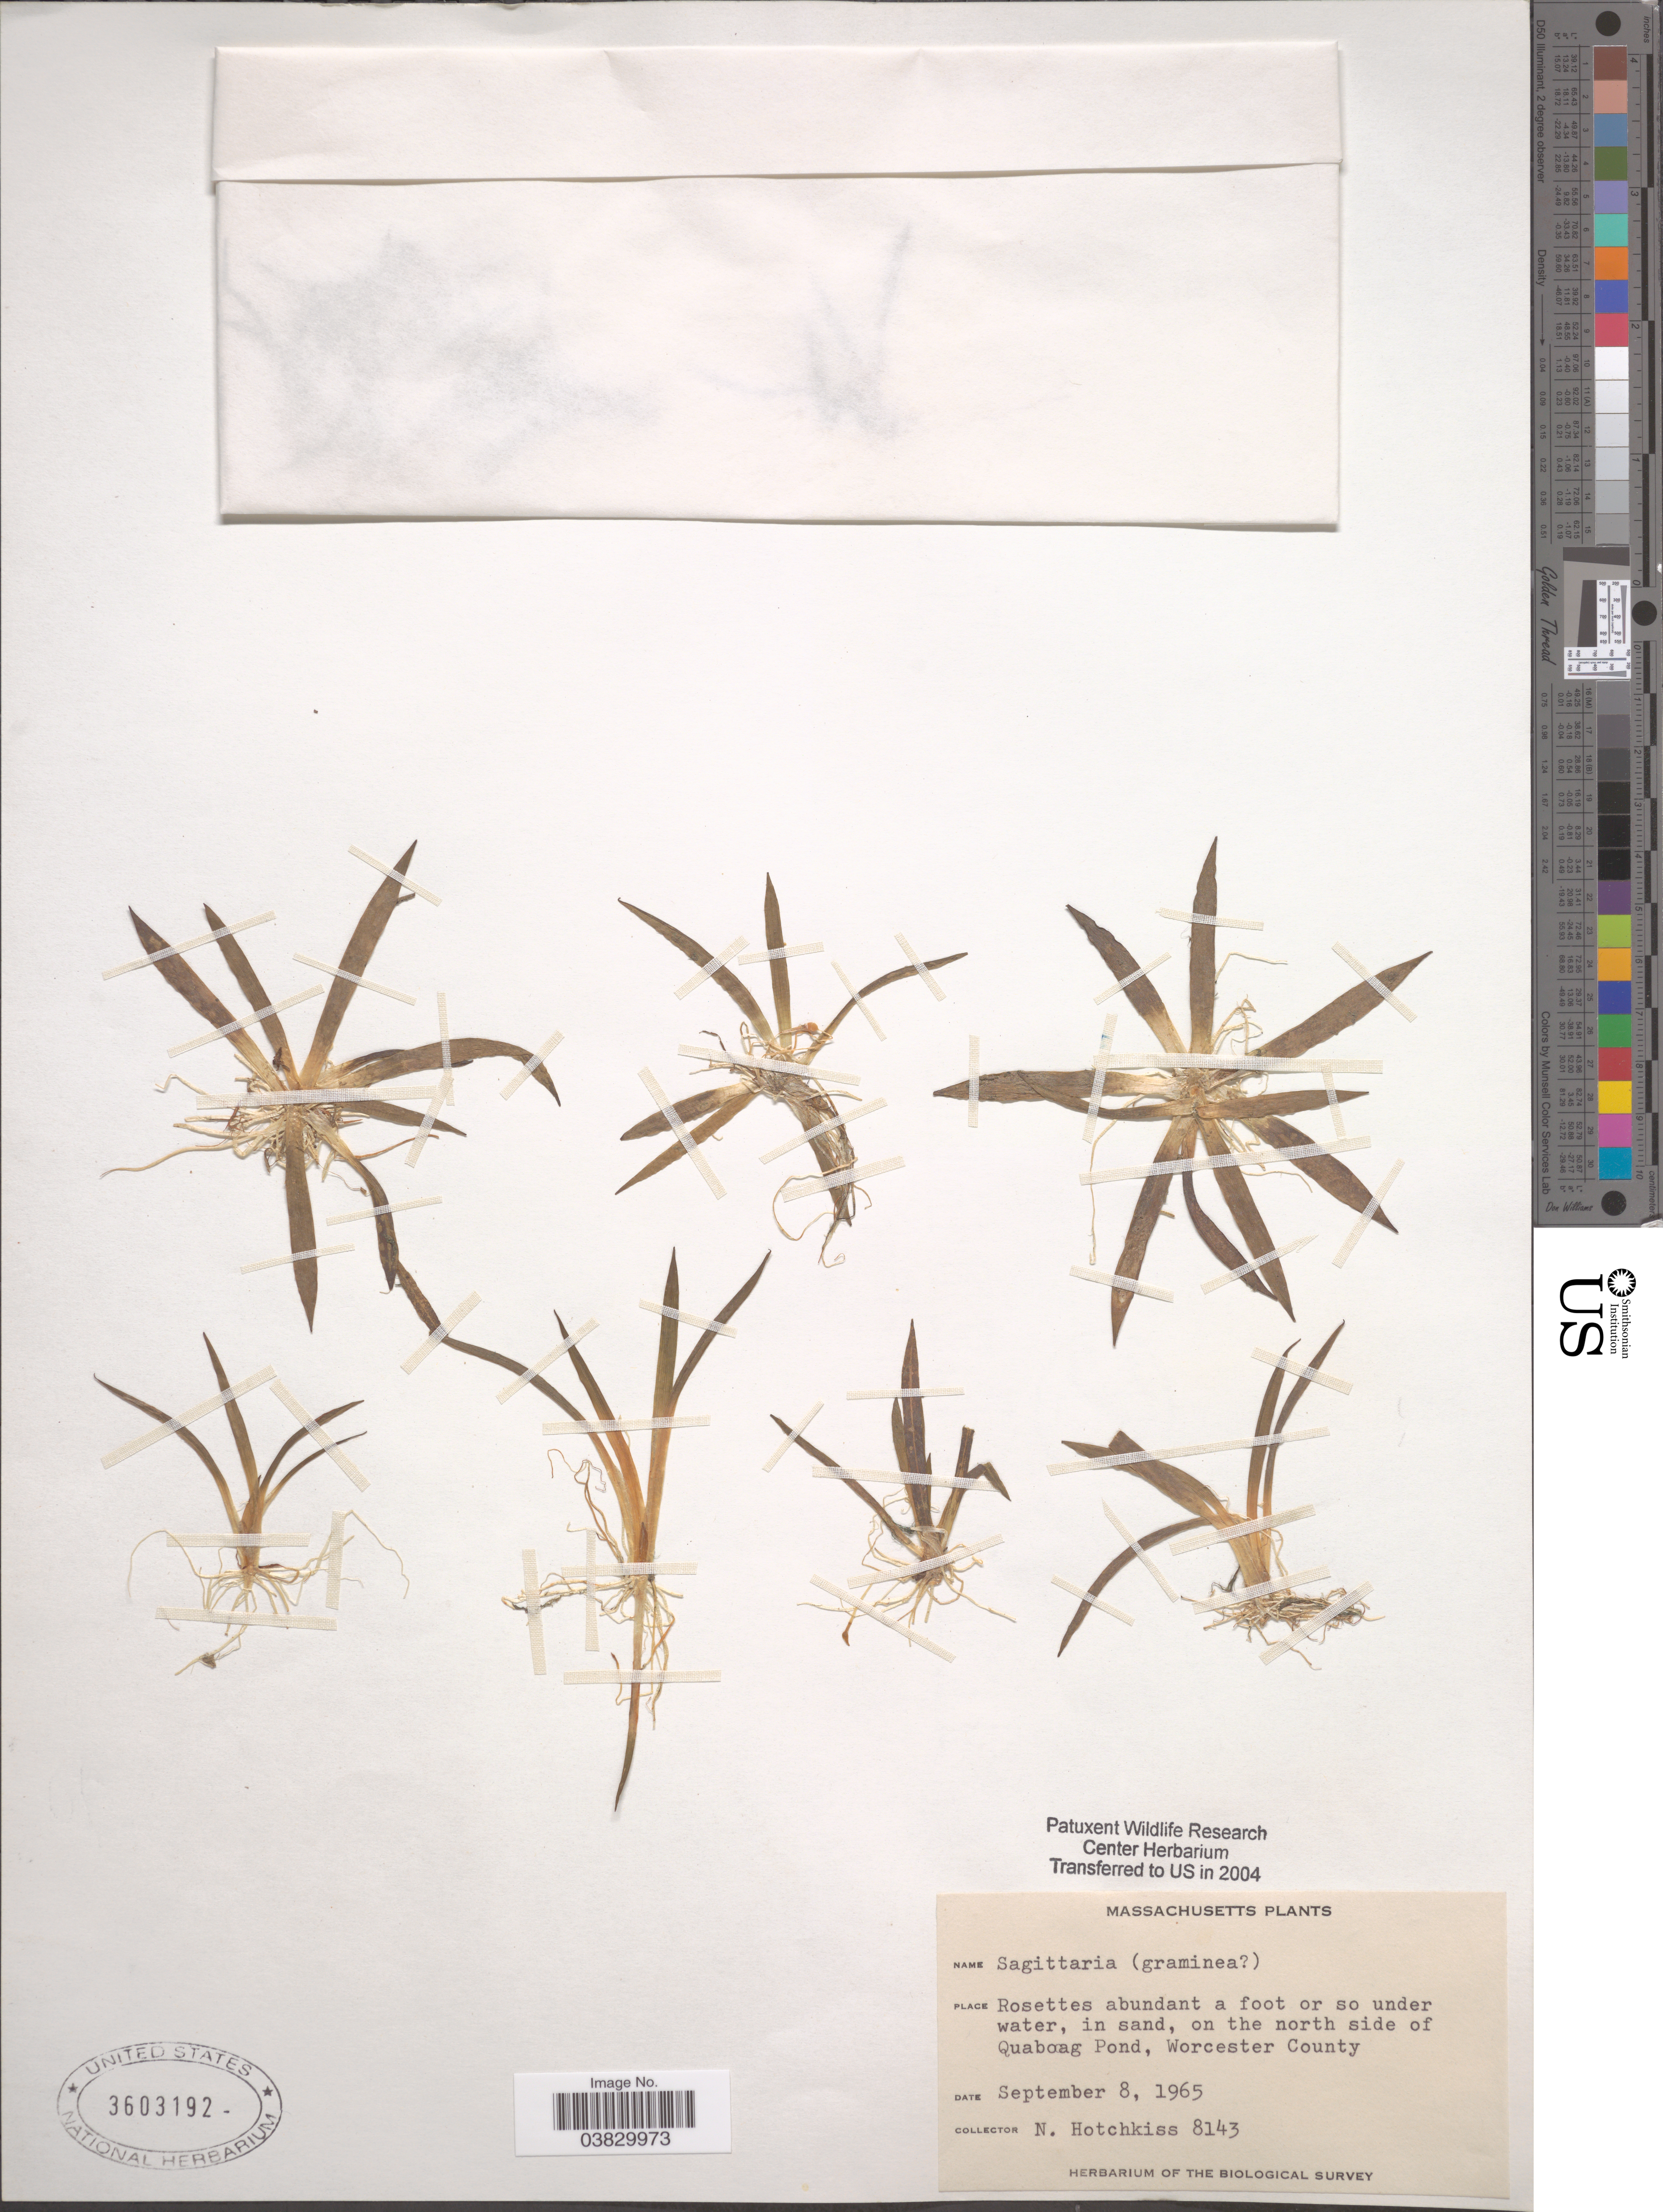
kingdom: Plantae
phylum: Tracheophyta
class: Liliopsida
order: Alismatales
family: Alismataceae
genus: Sagittaria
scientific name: Sagittaria graminea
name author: Michx.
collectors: N. Hotchkiss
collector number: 8143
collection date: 1965-09-08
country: United States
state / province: Massachusetts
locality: Rosettes abundant a foot or so under water, in sand, on the north side of Quaboag Pond, Worcester County.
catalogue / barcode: US 3603192